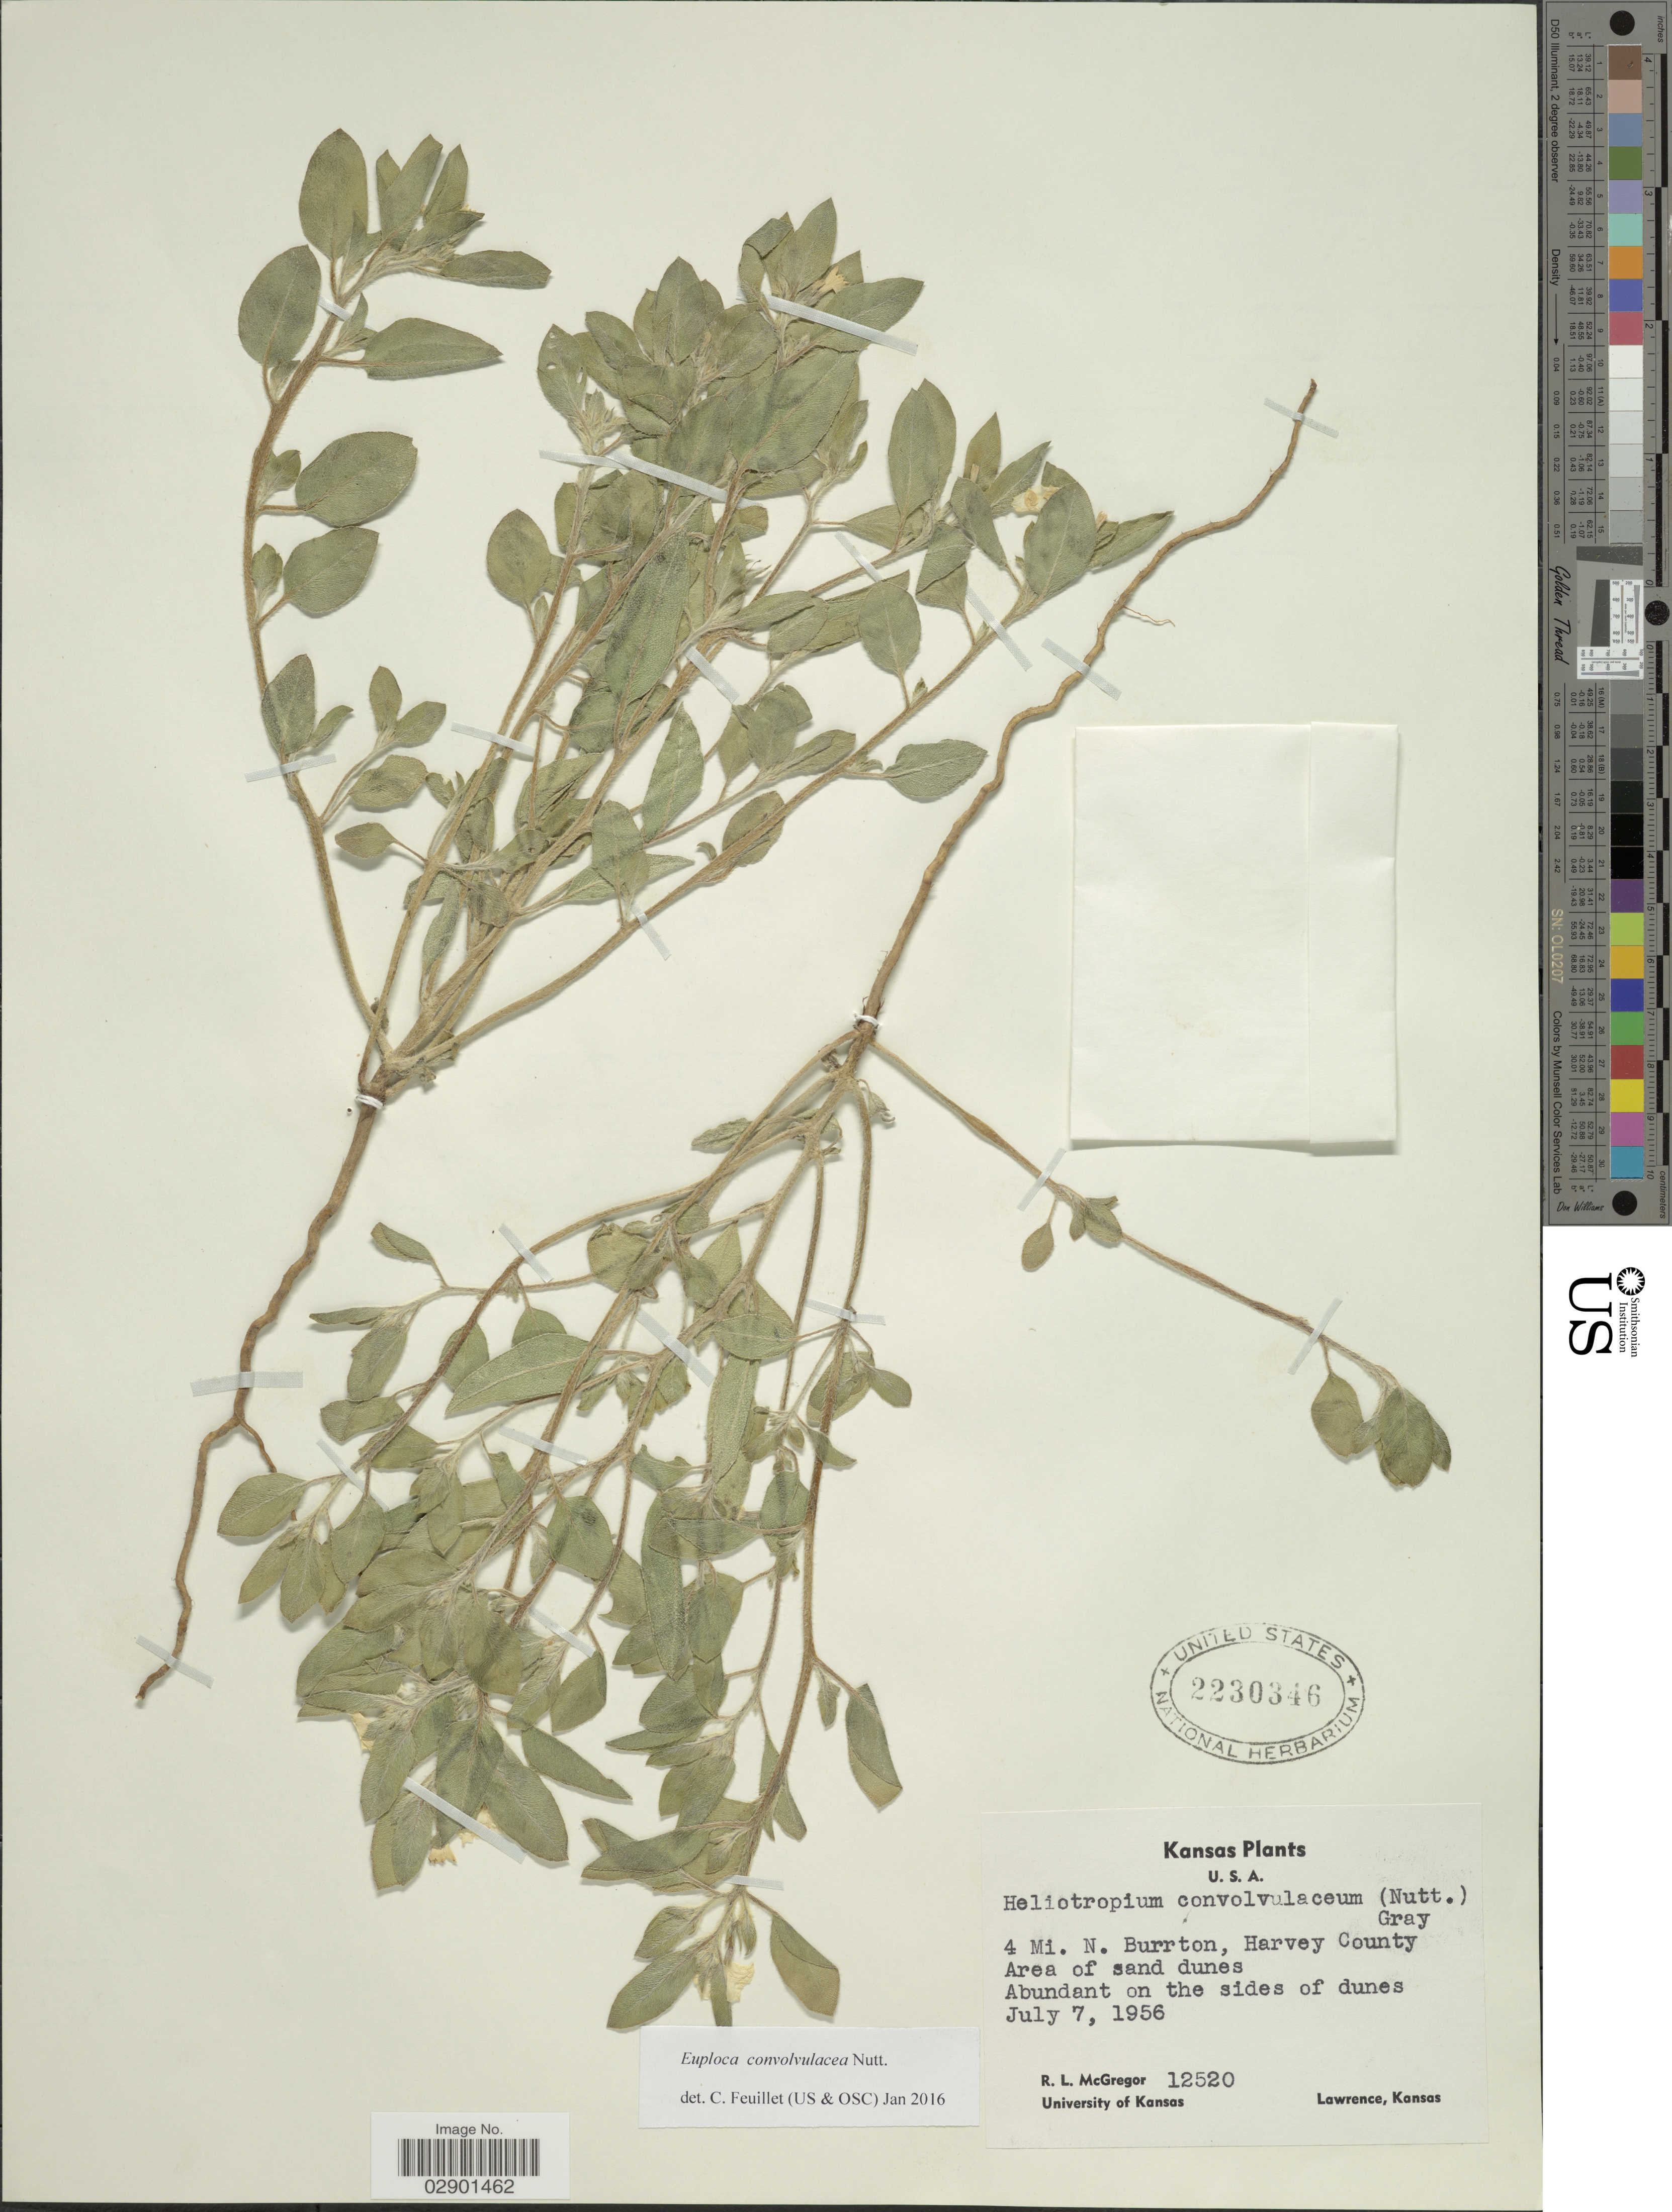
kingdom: Plantae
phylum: Tracheophyta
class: Magnoliopsida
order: Boraginales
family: Heliotropiaceae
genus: Euploca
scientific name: Euploca convolvulacea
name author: Nutt.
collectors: R. McGregor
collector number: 12520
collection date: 1956-07-07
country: United States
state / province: Kansas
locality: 4 Mi. N. Burrton, Harvey County. Area of sand dunes. Abundant on the sides of dunes.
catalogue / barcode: US 2230346